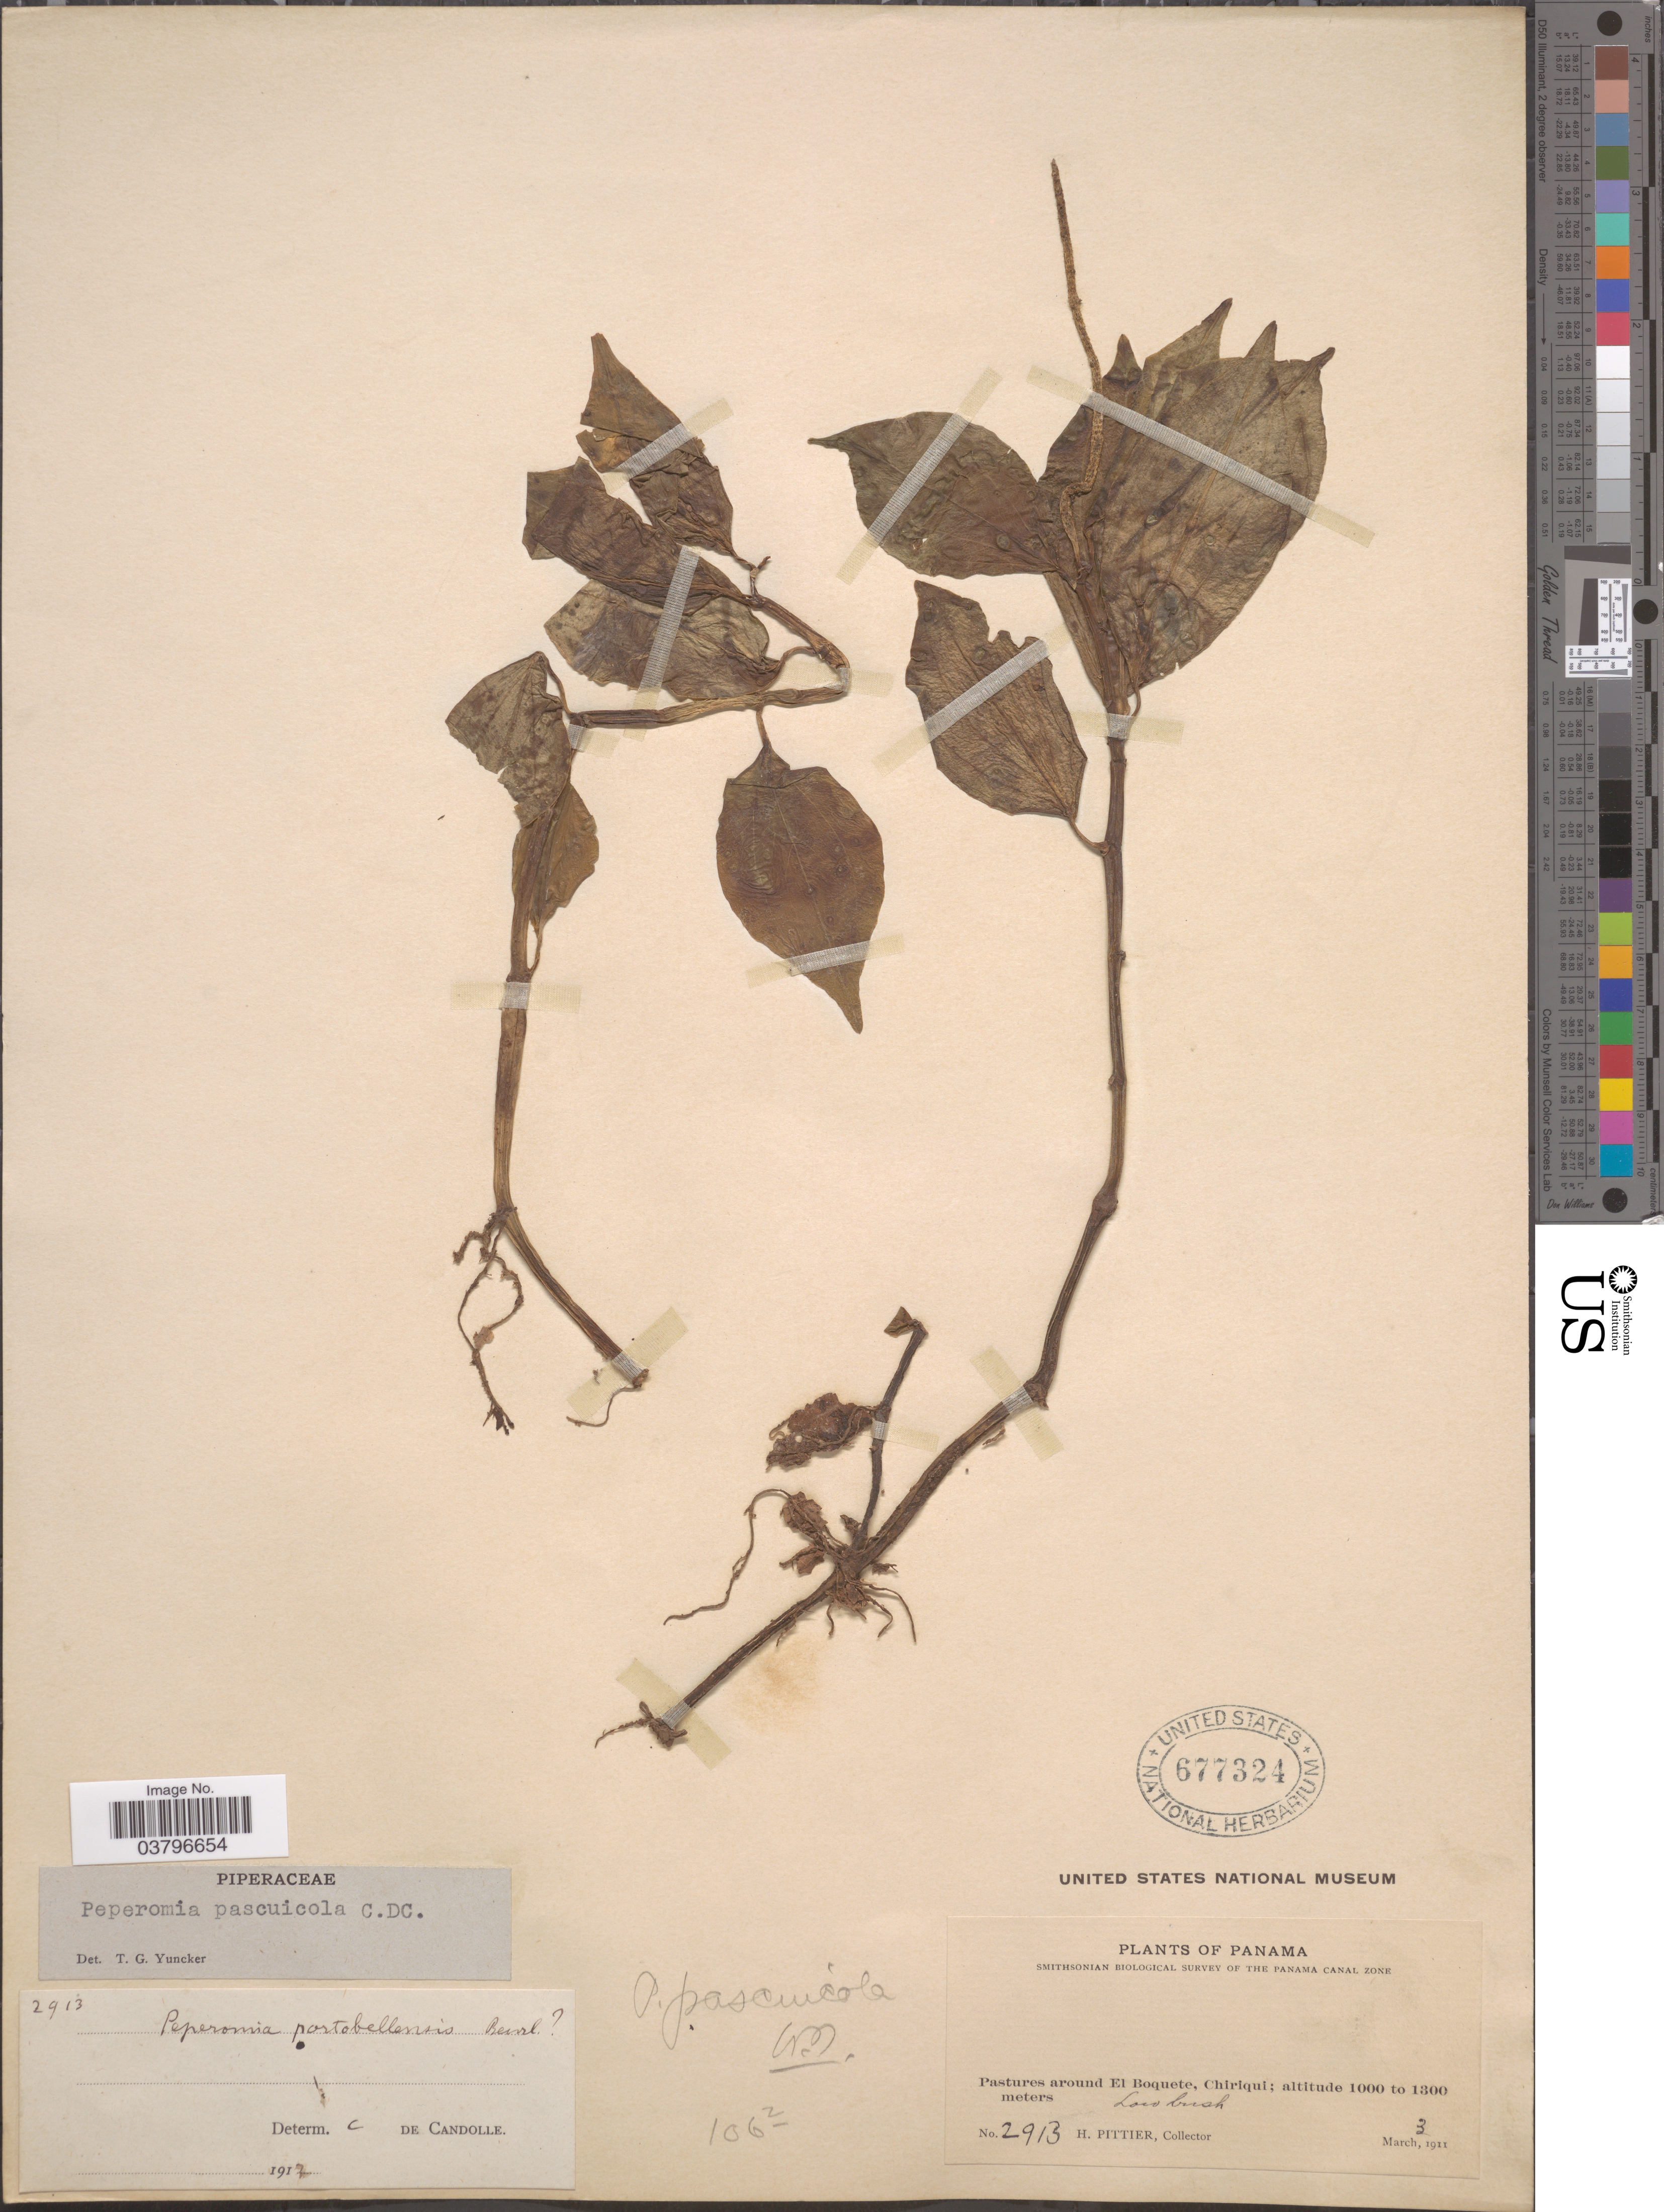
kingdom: Plantae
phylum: Tracheophyta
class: Magnoliopsida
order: Piperales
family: Piperaceae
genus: Peperomia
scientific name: Peperomia pascuicola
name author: C. DC.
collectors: H. F. Pittier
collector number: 2913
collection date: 1911-03-03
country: Panama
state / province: Chiriqui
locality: The Panama Canal Zone. Pastures around El Boquete.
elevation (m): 1000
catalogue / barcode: US 677324